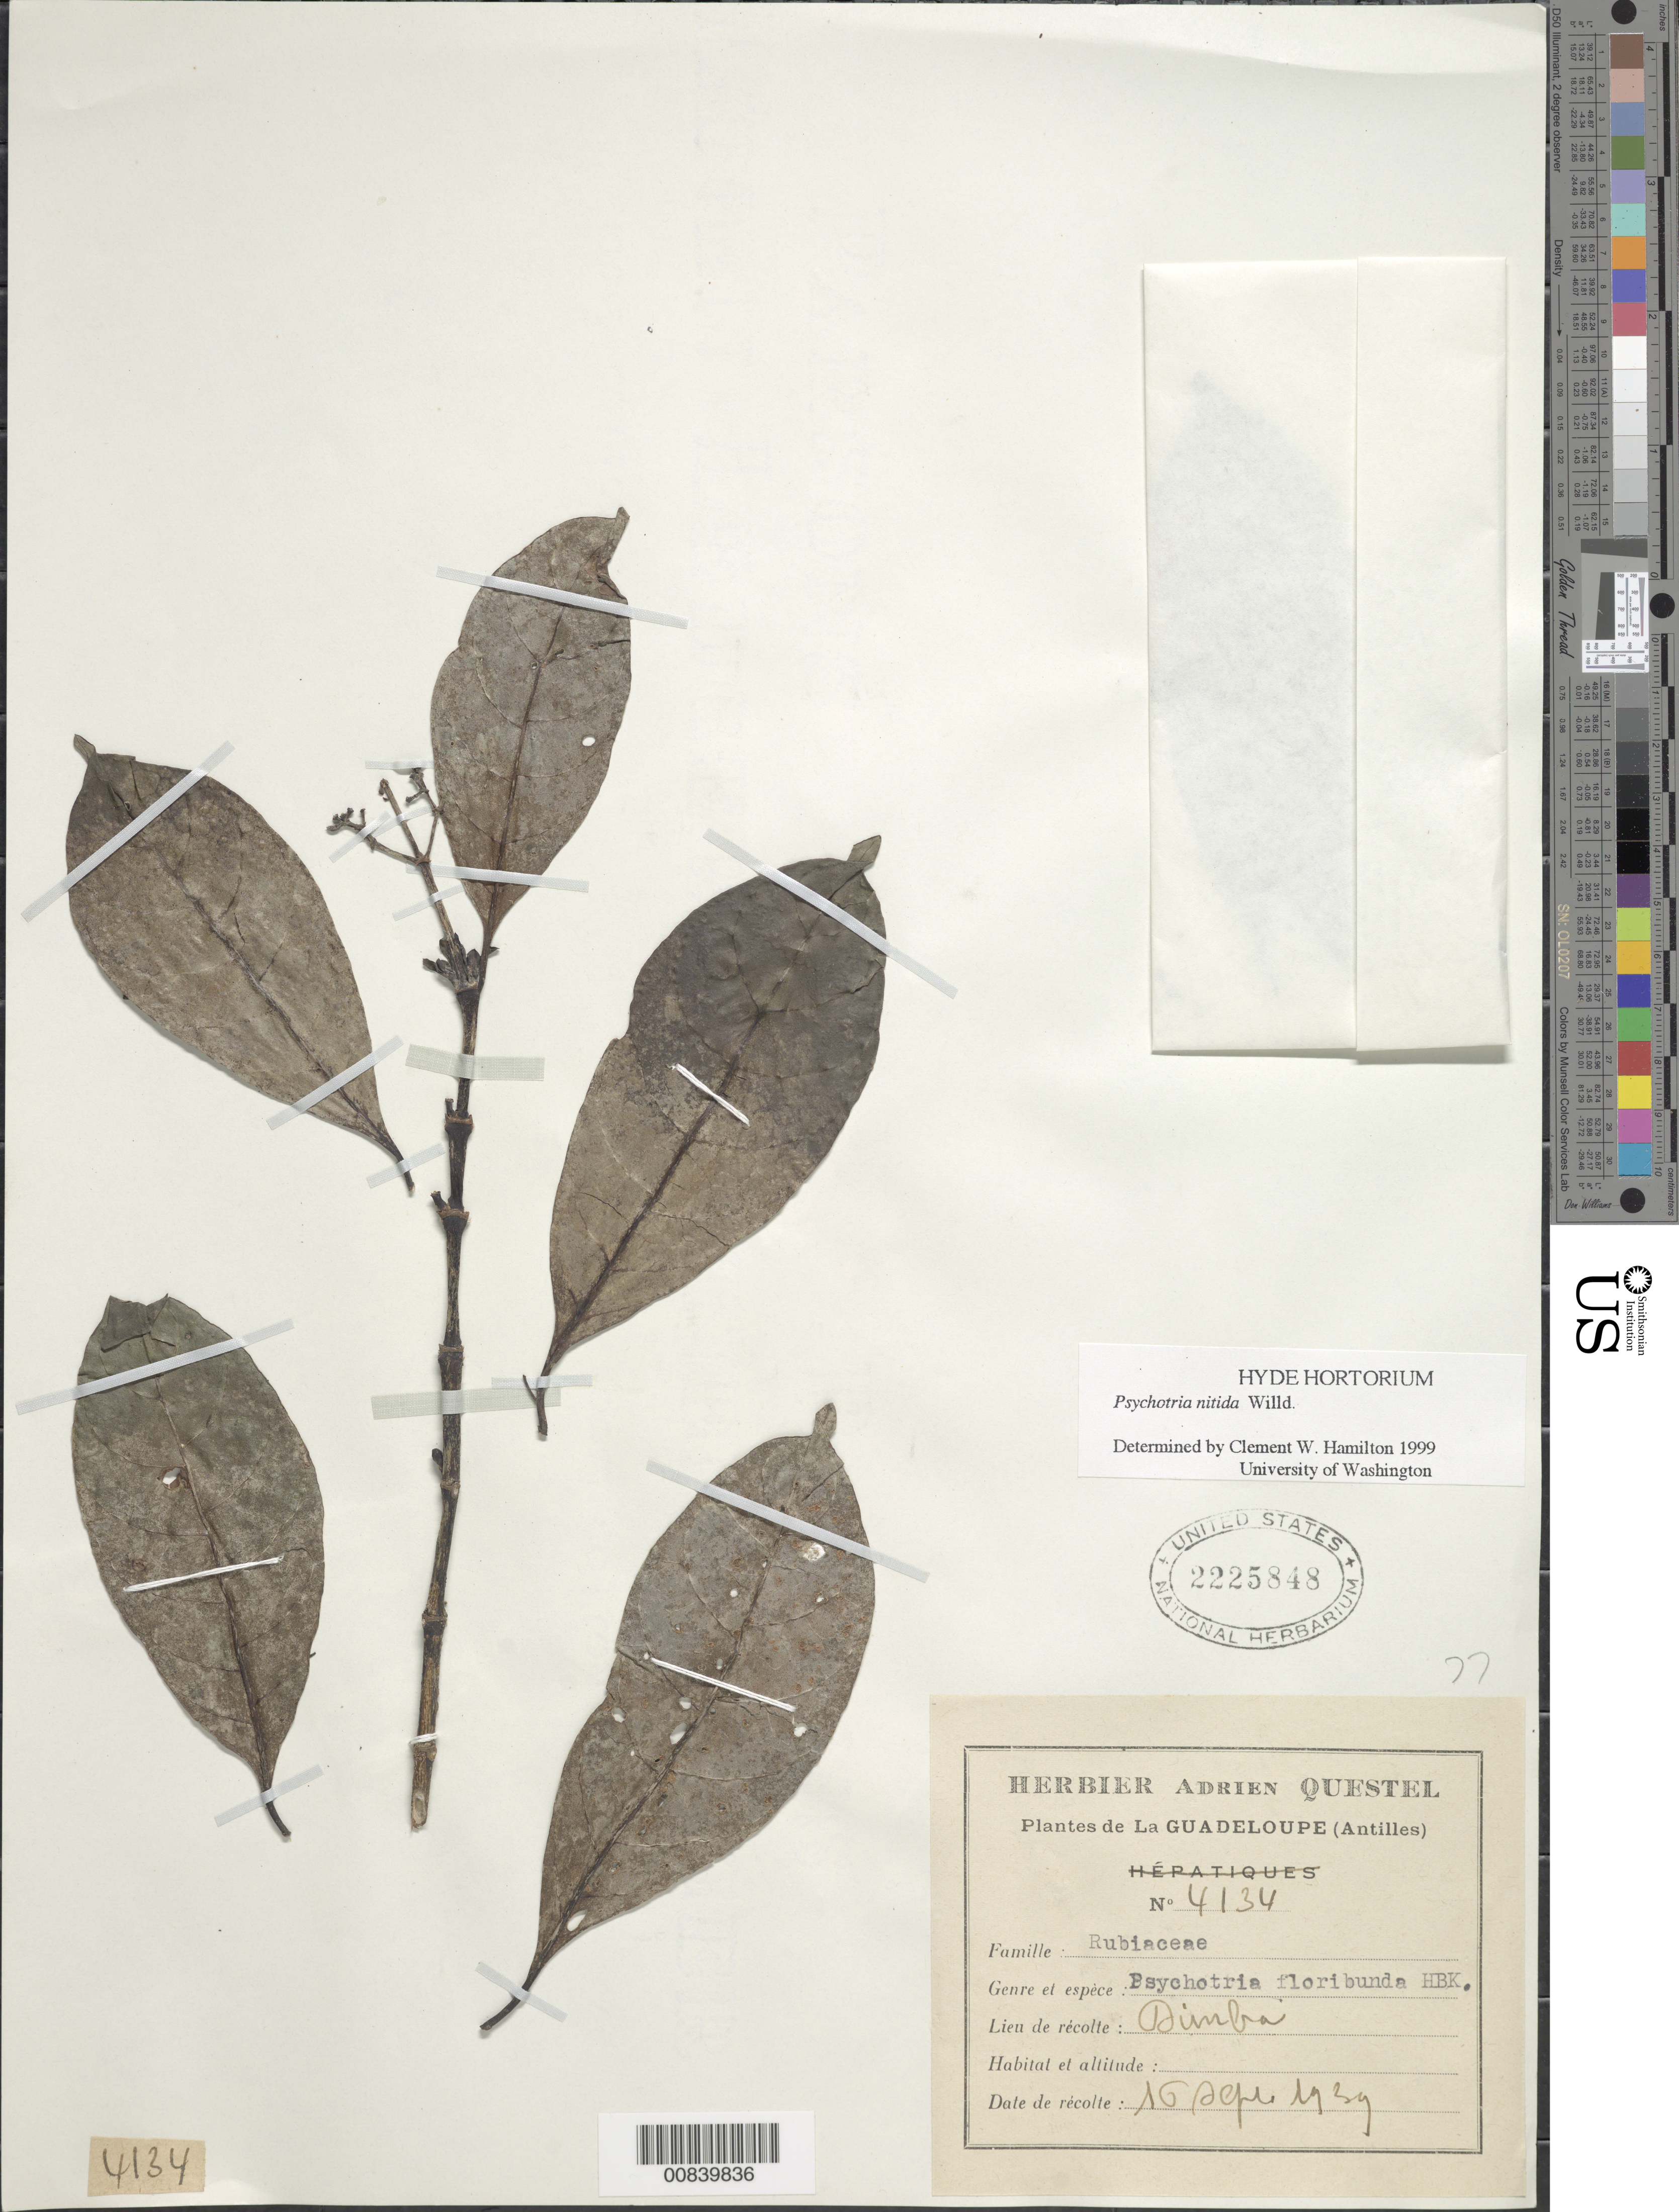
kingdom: Plantae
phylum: Tracheophyta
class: Magnoliopsida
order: Gentianales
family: Rubiaceae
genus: Psychotria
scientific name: Psychotria mapourioides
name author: DC.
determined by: Hamilton, C. W.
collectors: A. Questel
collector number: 4134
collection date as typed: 16 Sep 1939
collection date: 1939-09-16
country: Guadeloupe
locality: Dinba (sp?)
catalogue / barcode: US 2225848